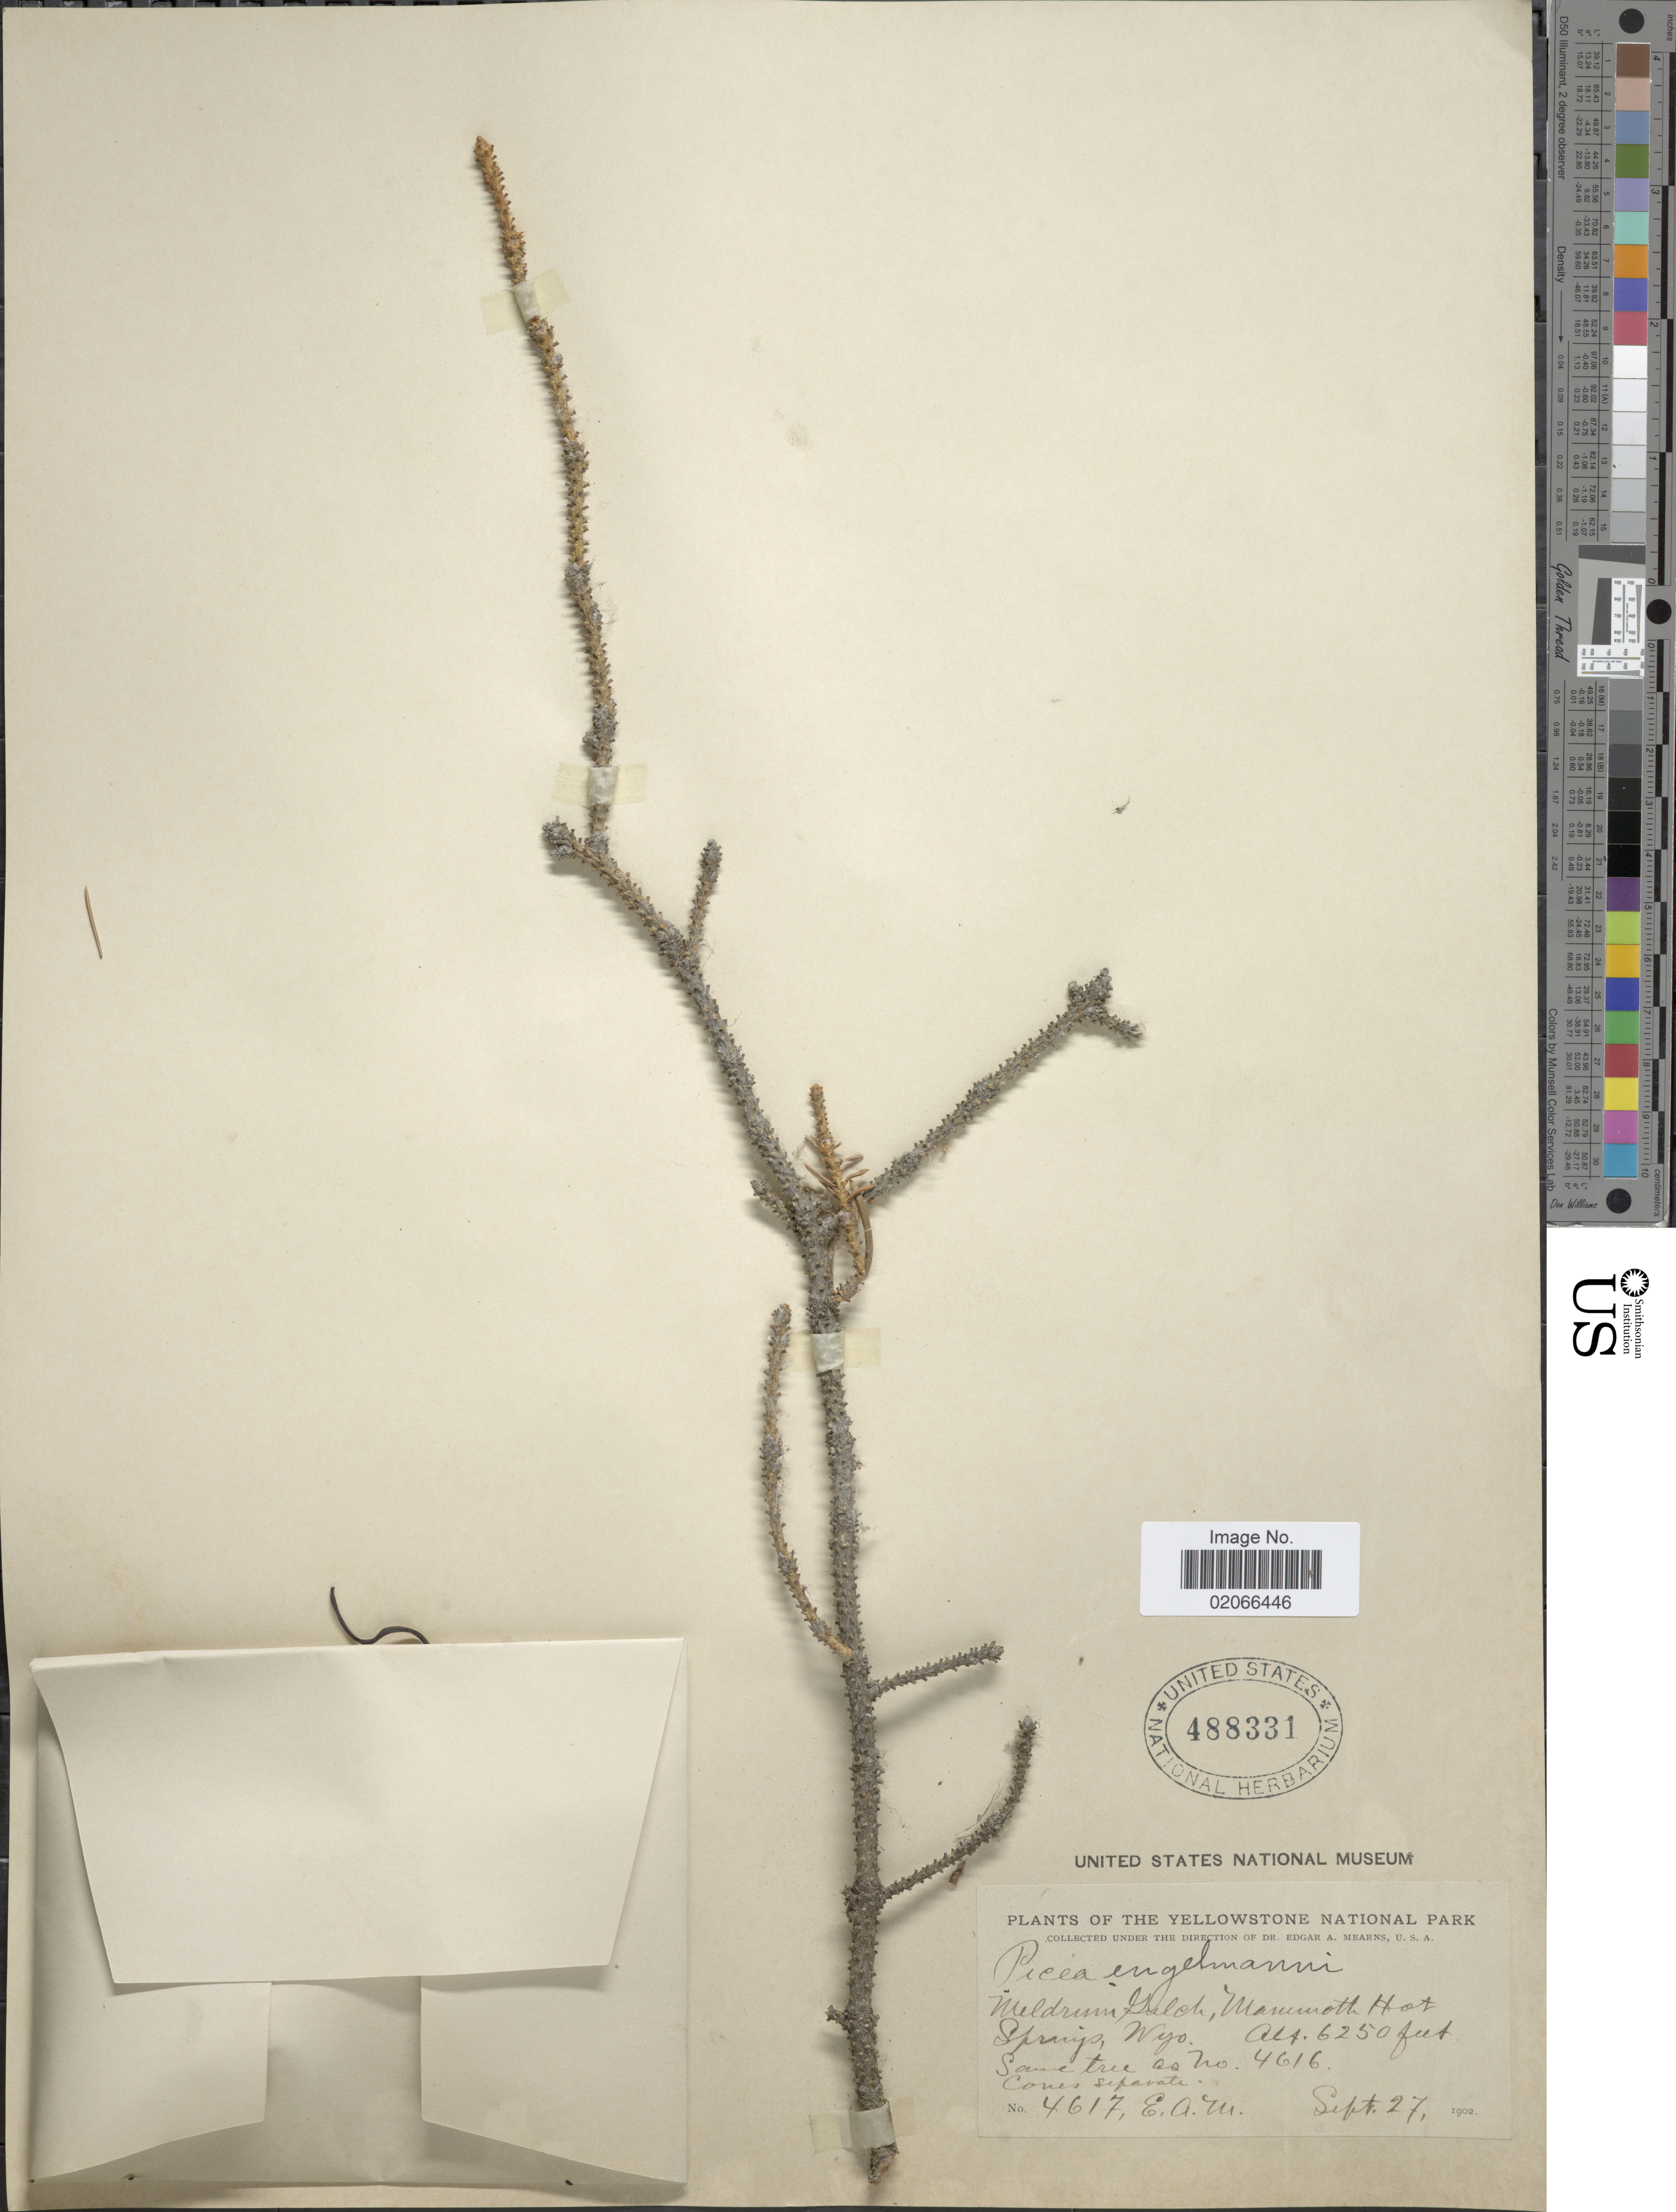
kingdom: Plantae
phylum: Tracheophyta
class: Pinopsida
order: Pinales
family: Pinaceae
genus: Picea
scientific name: Picea engelmannii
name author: Parry ex Engelm.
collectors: E. A. Mearns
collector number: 4617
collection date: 1902-09-27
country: United States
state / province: Wyoming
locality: Yellowstone National Park, Meldrum Gulch, Mammoth Hot Springs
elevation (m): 1905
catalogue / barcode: US 488331